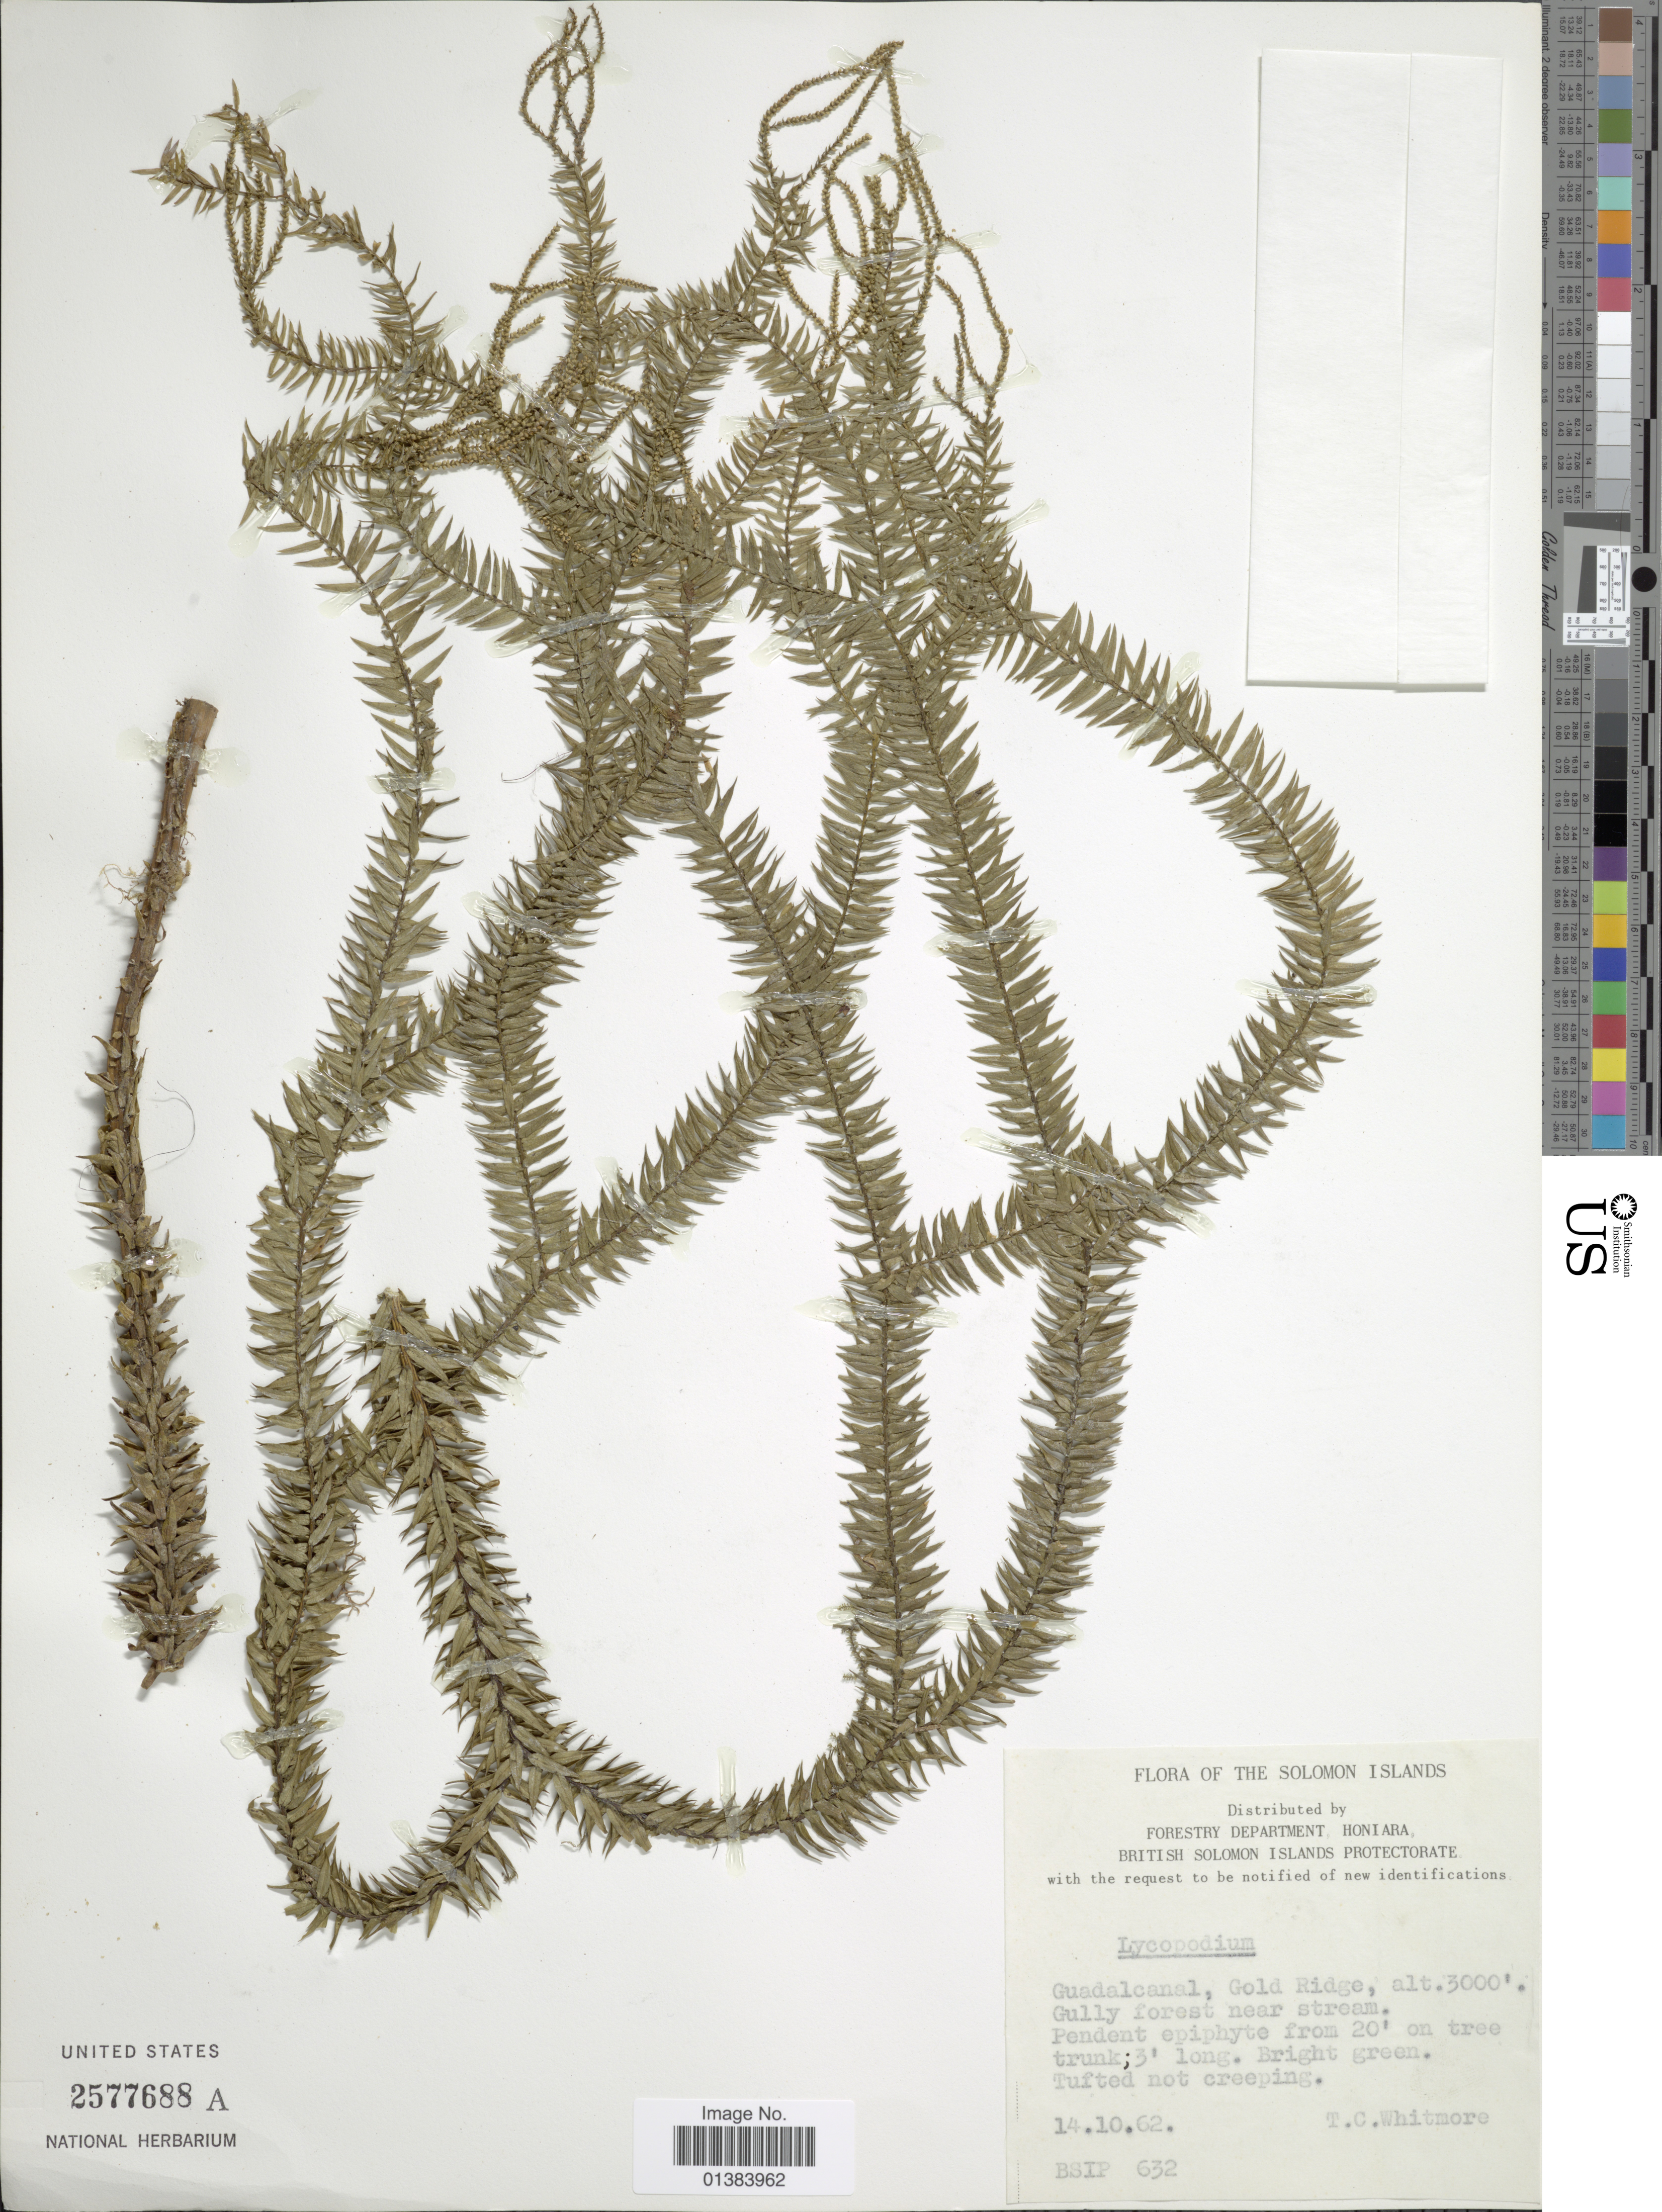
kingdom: Plantae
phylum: Tracheophyta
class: Lycopodiopsida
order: Lycopodiales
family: Lycopodiaceae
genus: Phlegmariurus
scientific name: Phlegmariurus ledermannii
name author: (Herter) A. R. Field & Bostock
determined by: Field, A. R.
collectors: T. C. Whitmore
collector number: BSIP 632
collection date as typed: Transcribed d/m/y: 14/10/62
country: Solomon Islands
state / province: Solomon Islands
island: Guadalcanal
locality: Guadalcanal, Gold Ridge, Gully forest near stream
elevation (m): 914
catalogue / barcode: US 2577688A